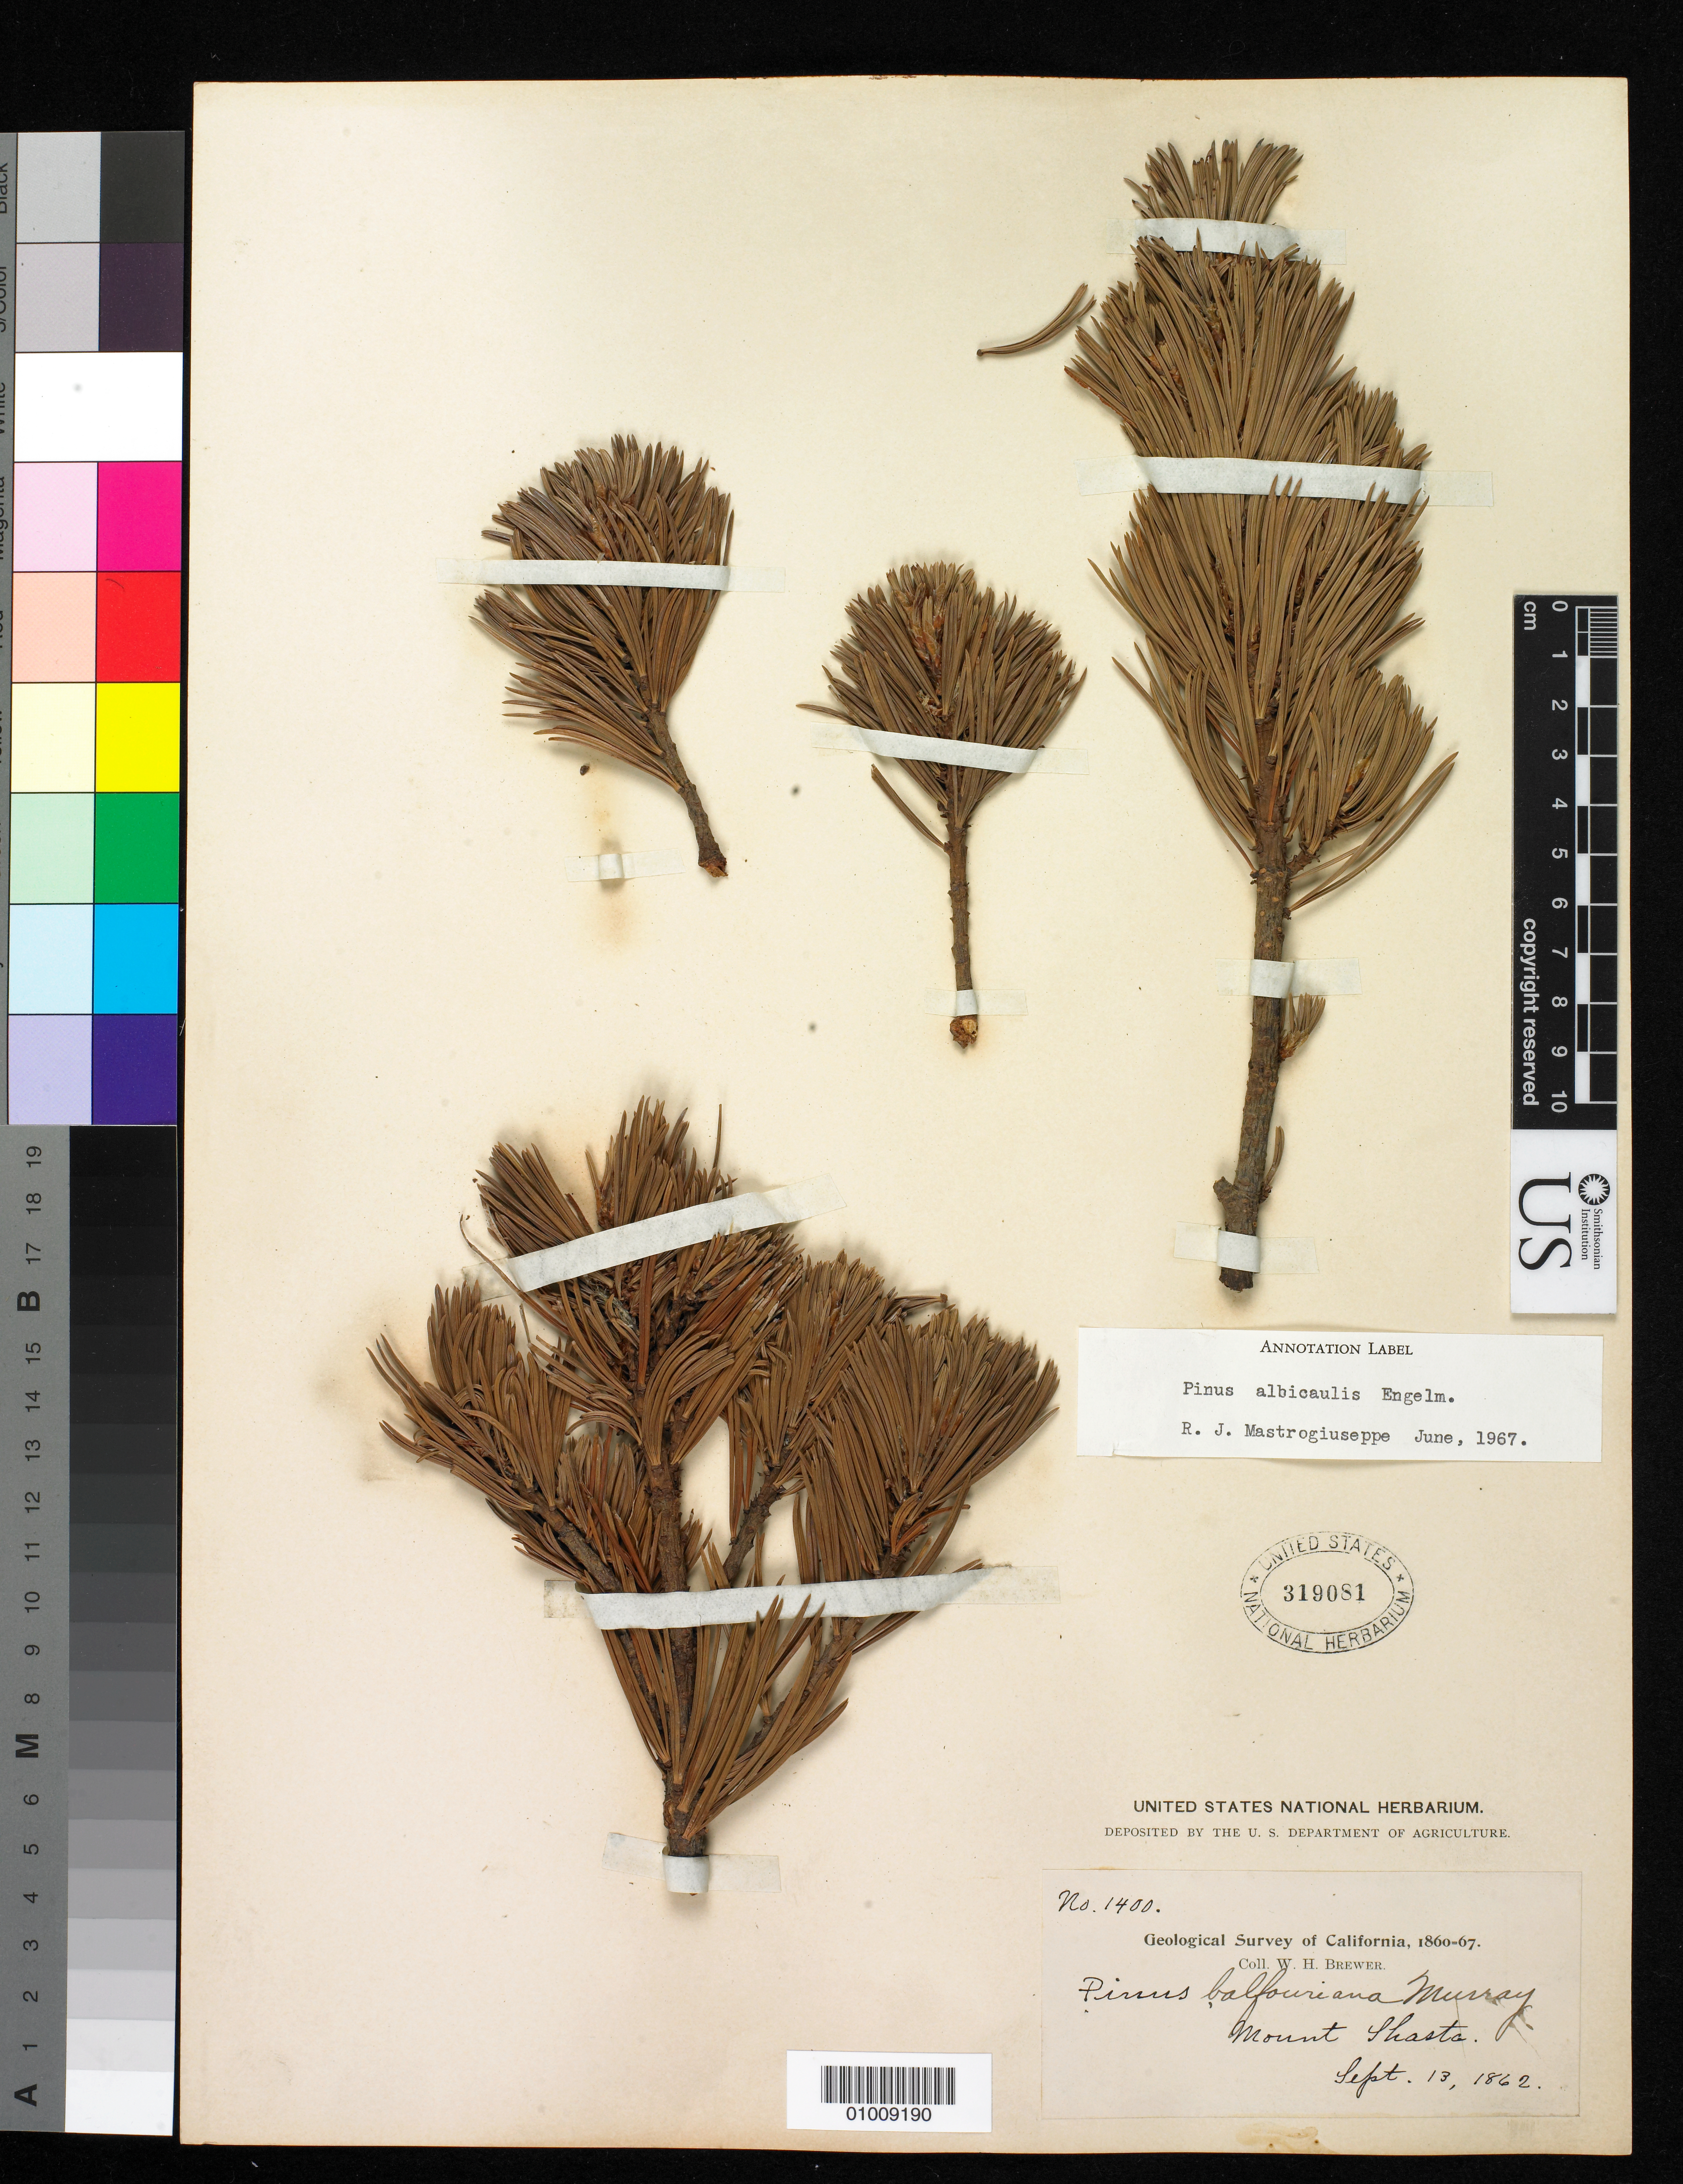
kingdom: Plantae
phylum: Tracheophyta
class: Pinopsida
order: Pinales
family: Pinaceae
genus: Pinus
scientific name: Pinus albicaulis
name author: Engelm.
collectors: W. H. Brewer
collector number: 1400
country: United States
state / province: California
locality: Mount Shasta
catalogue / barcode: US 319081